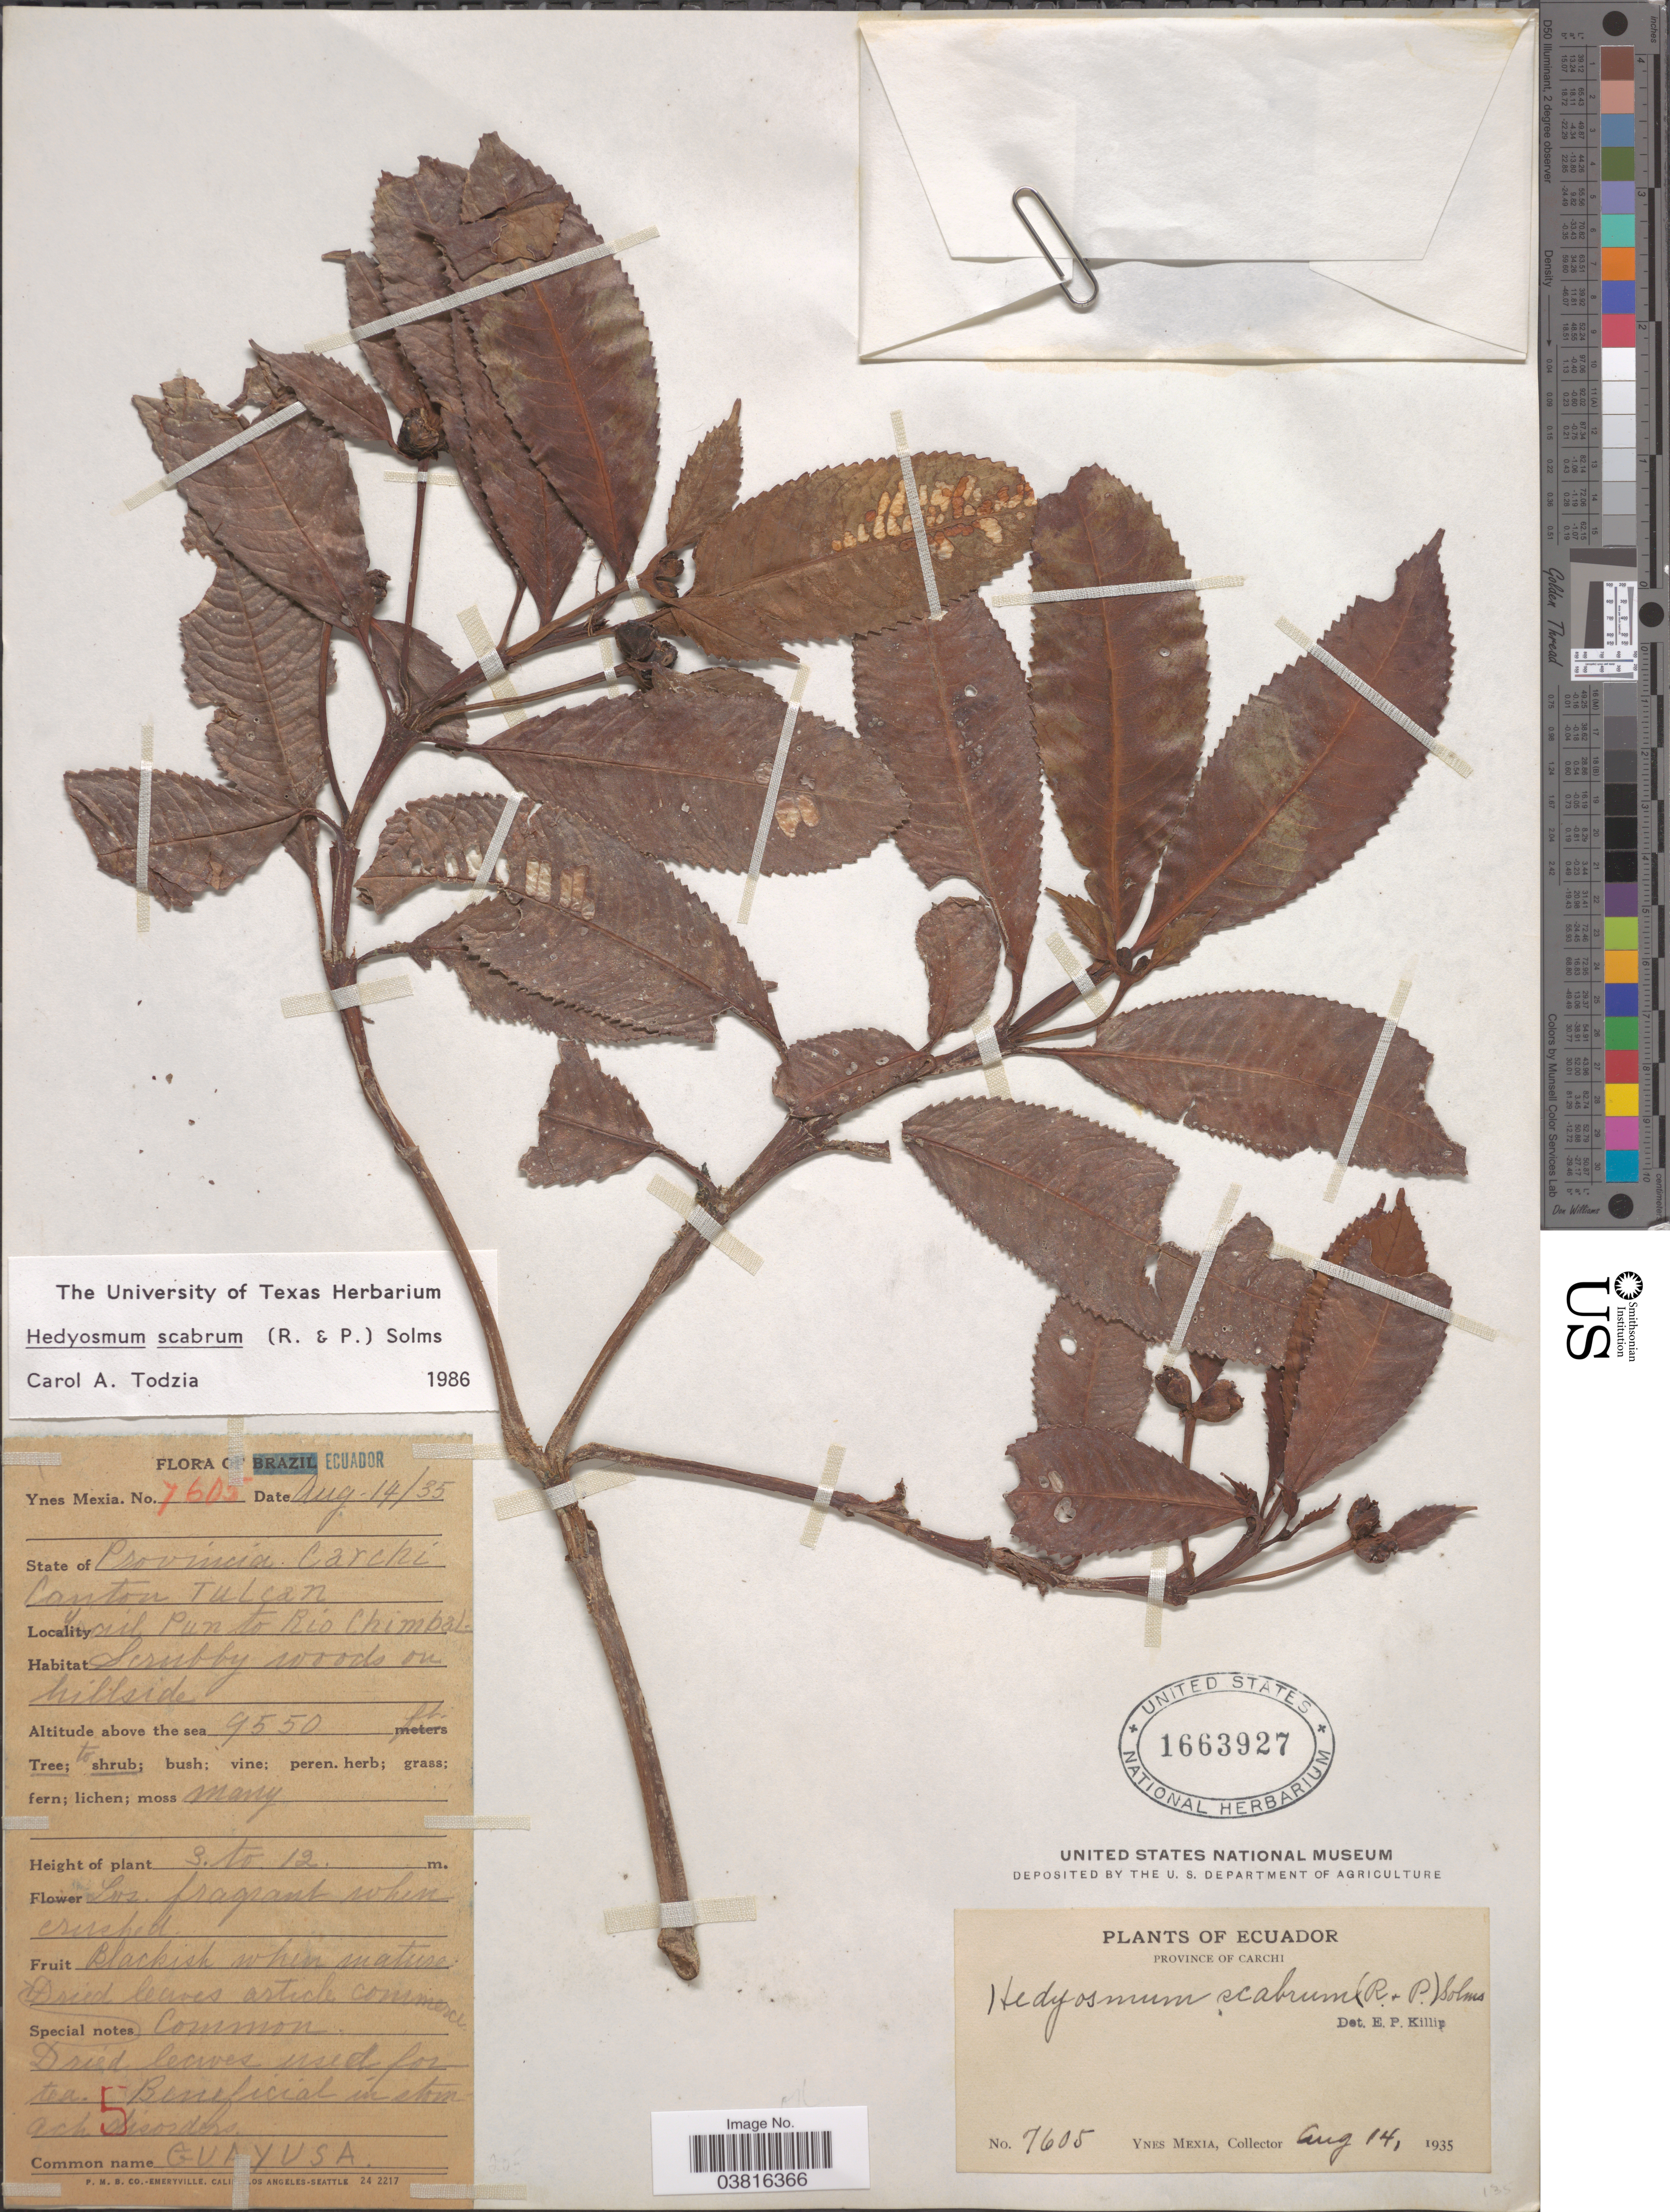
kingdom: Plantae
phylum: Tracheophyta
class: Magnoliopsida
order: Chloranthales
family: Chloranthaceae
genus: Hedyosmum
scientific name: Hedyosmum scabrum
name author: Solms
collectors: Y. Mexia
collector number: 7605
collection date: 1935-08-14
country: Ecuador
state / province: Carchi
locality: Canton Tulcan. Trail Pun to Rio Chimbal.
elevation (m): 2911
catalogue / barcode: US 1663927